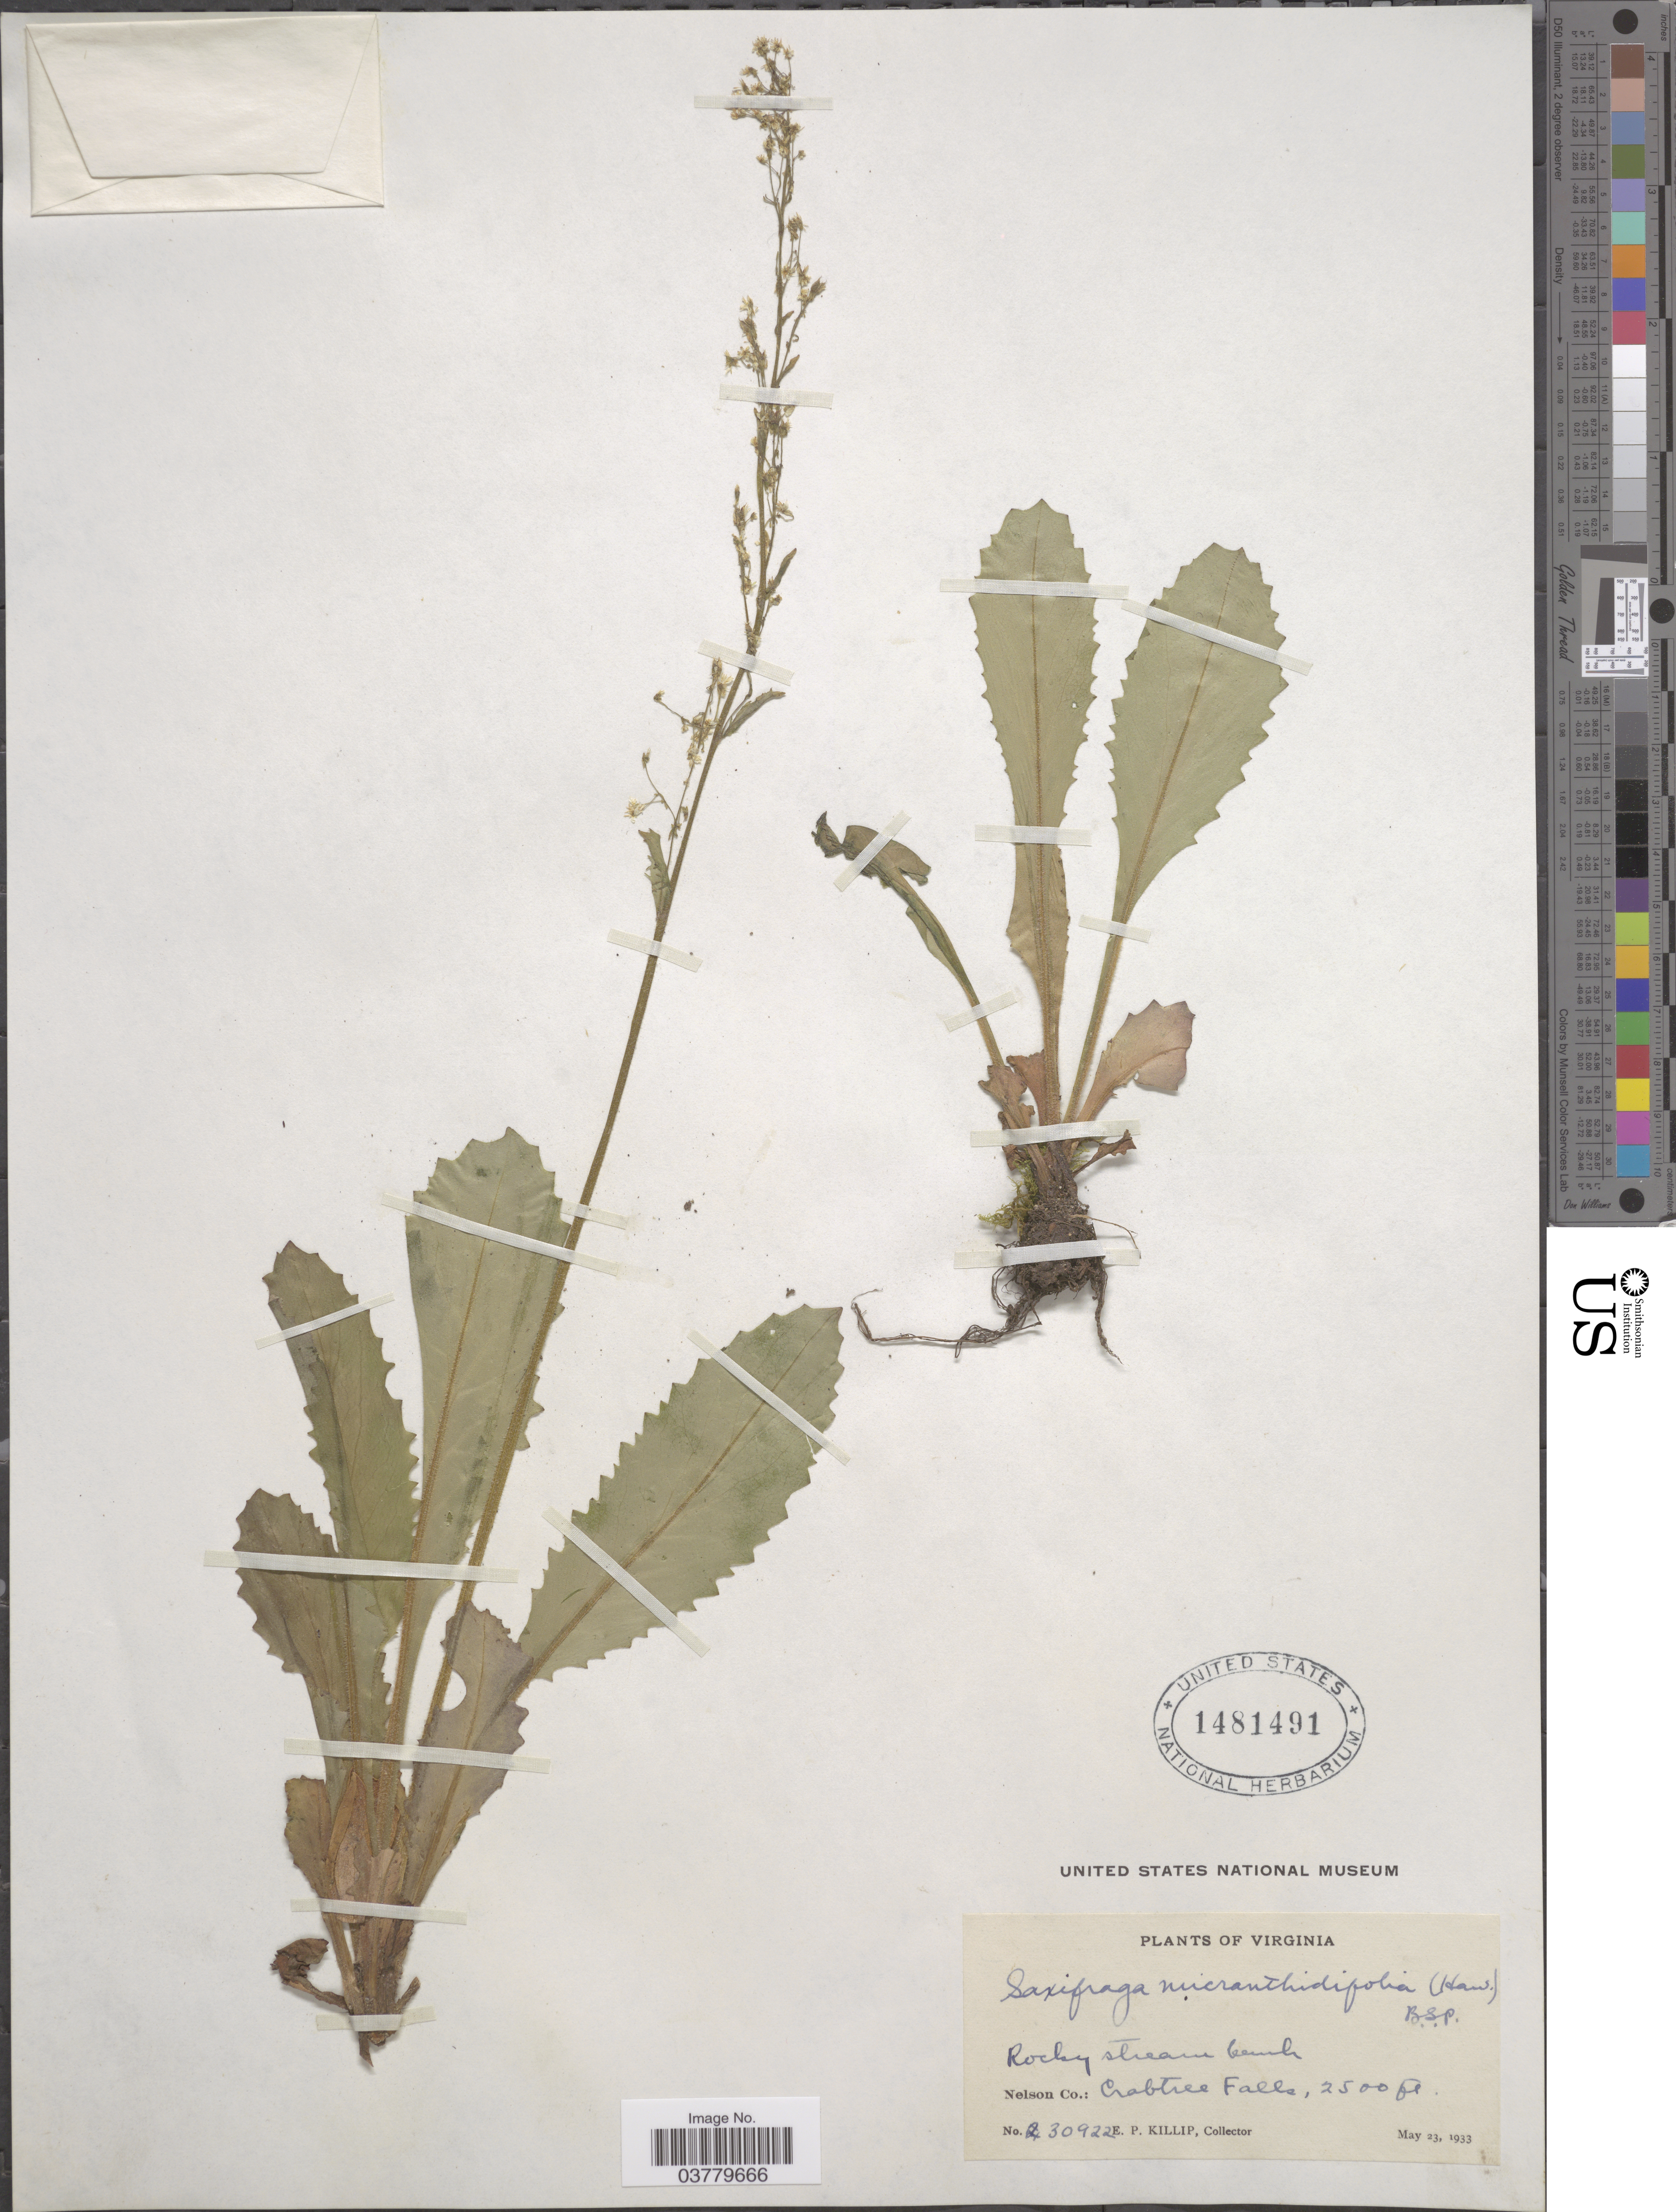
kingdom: Plantae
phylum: Tracheophyta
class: Magnoliopsida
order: Saxifragales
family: Saxifragaceae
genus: Micranthes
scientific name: Micranthes micranthidifolia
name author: (Haw.) Small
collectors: E. P. Killip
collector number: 30922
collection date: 1933-05-23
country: United States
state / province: Virginia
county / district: Nelson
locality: Nelson Co.: Crabtree Falls.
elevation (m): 762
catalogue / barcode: US 1481491